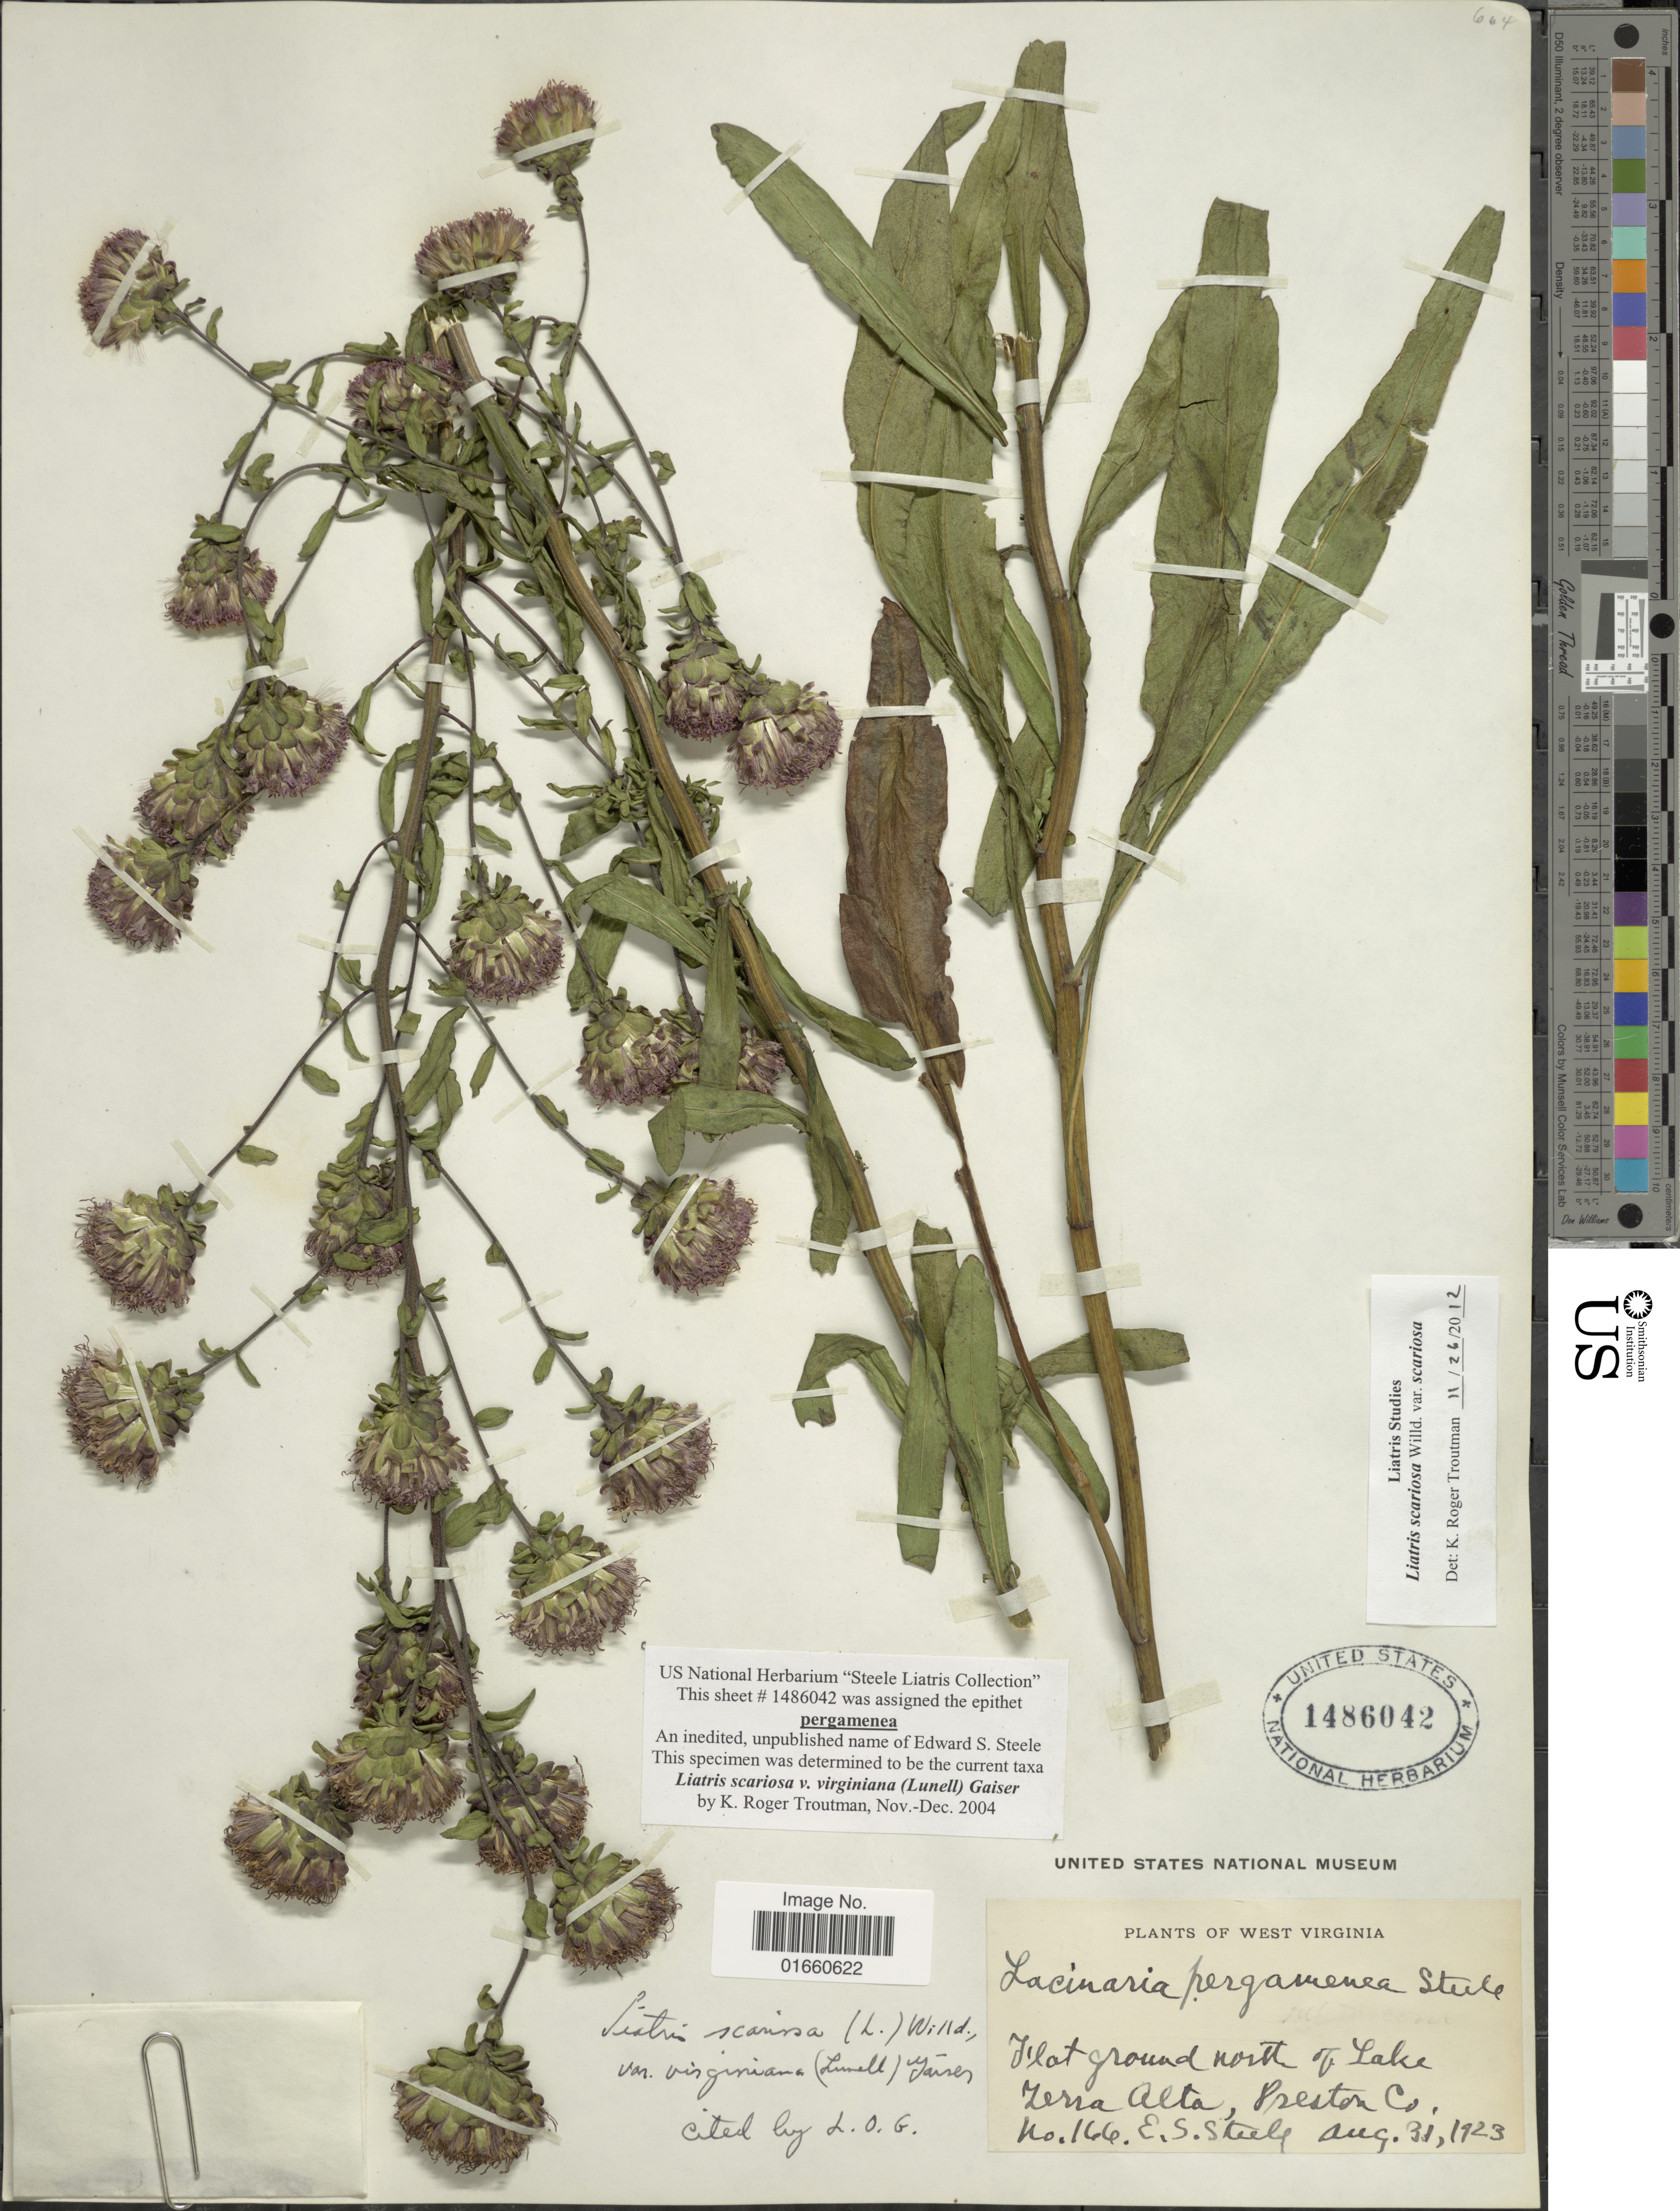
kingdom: Plantae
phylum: Tracheophyta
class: Magnoliopsida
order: Asterales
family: Asteraceae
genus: Liatris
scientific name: Liatris scariosa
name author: (L.) Willd.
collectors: E. Steele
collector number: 166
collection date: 1923-08-31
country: United States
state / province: West Virginia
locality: J'lat ground north of Lake, Terra Alta, Preston Co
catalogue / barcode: US 1486042